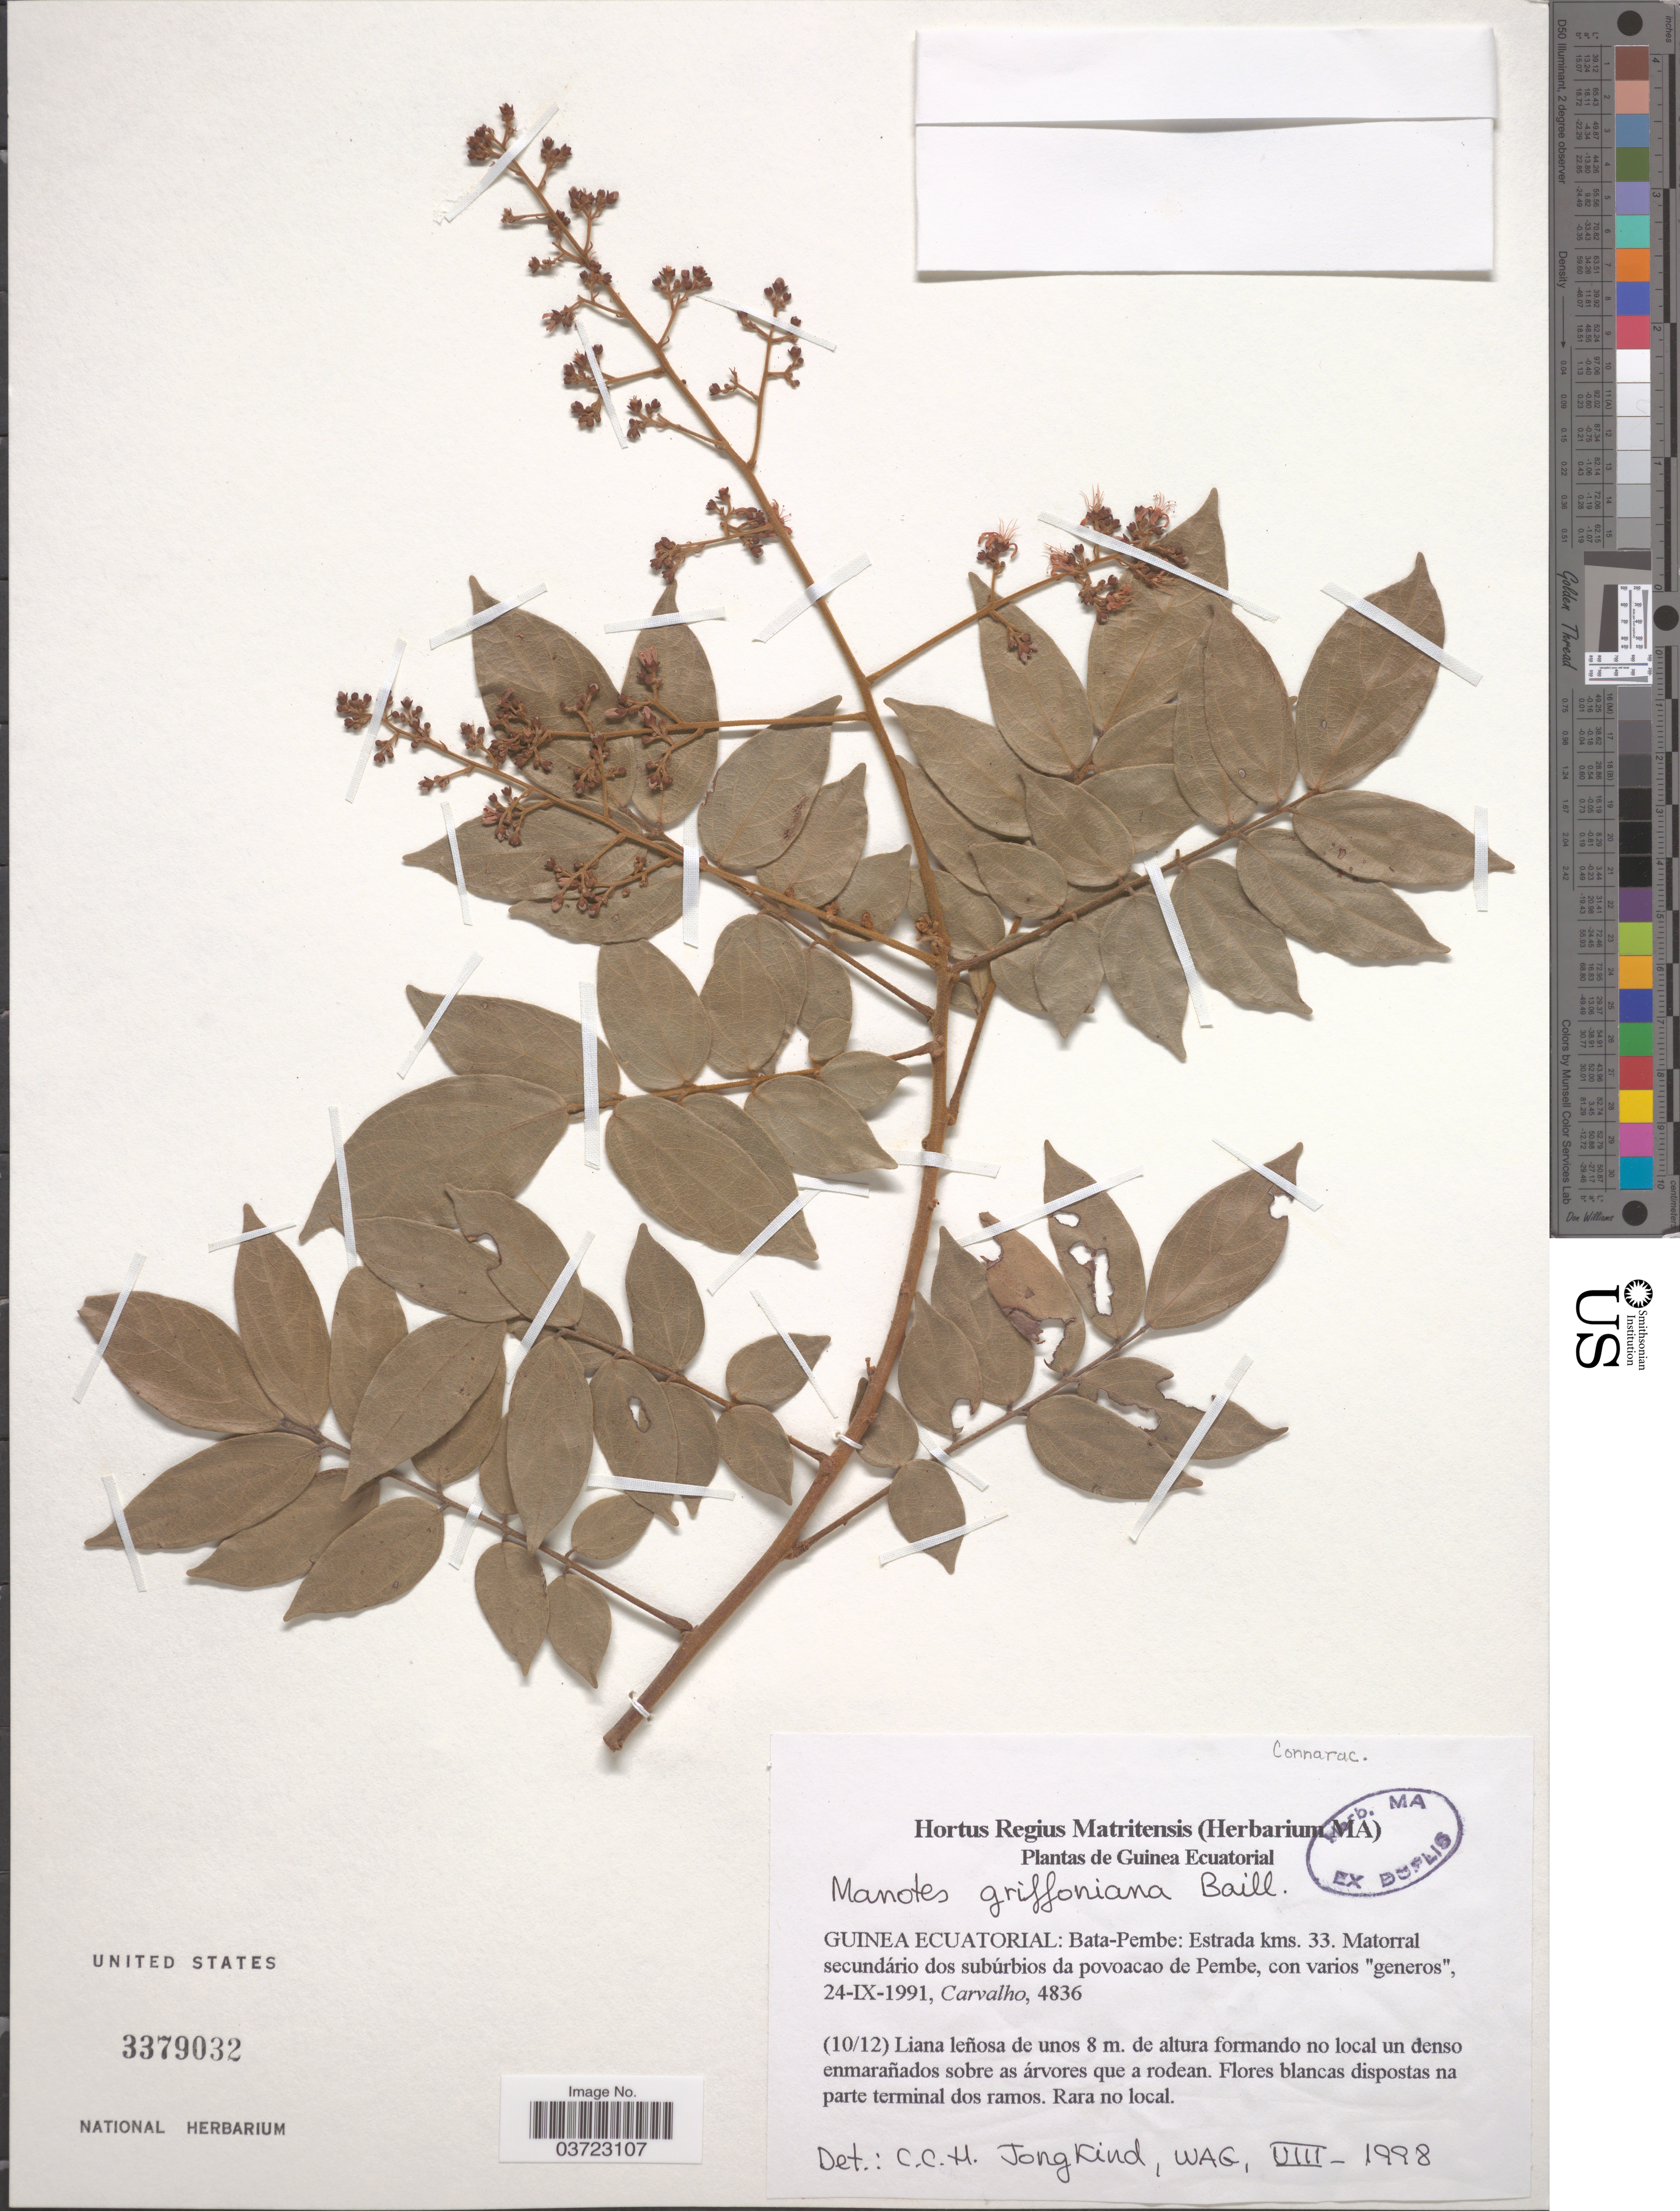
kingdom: Plantae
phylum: Tracheophyta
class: Magnoliopsida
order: Oxalidales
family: Connaraceae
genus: Manotes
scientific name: Manotes griffoniana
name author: Baill.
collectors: Carvalho, --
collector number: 4836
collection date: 1991-09-24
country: Equatorial Guinea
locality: Guinea Ecuatorial; Beta-Pembe: Estrada kms. 33 Matarrol secundário dos subúrbios da povoacao de Pembe, con varios "generos".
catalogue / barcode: US 3379032